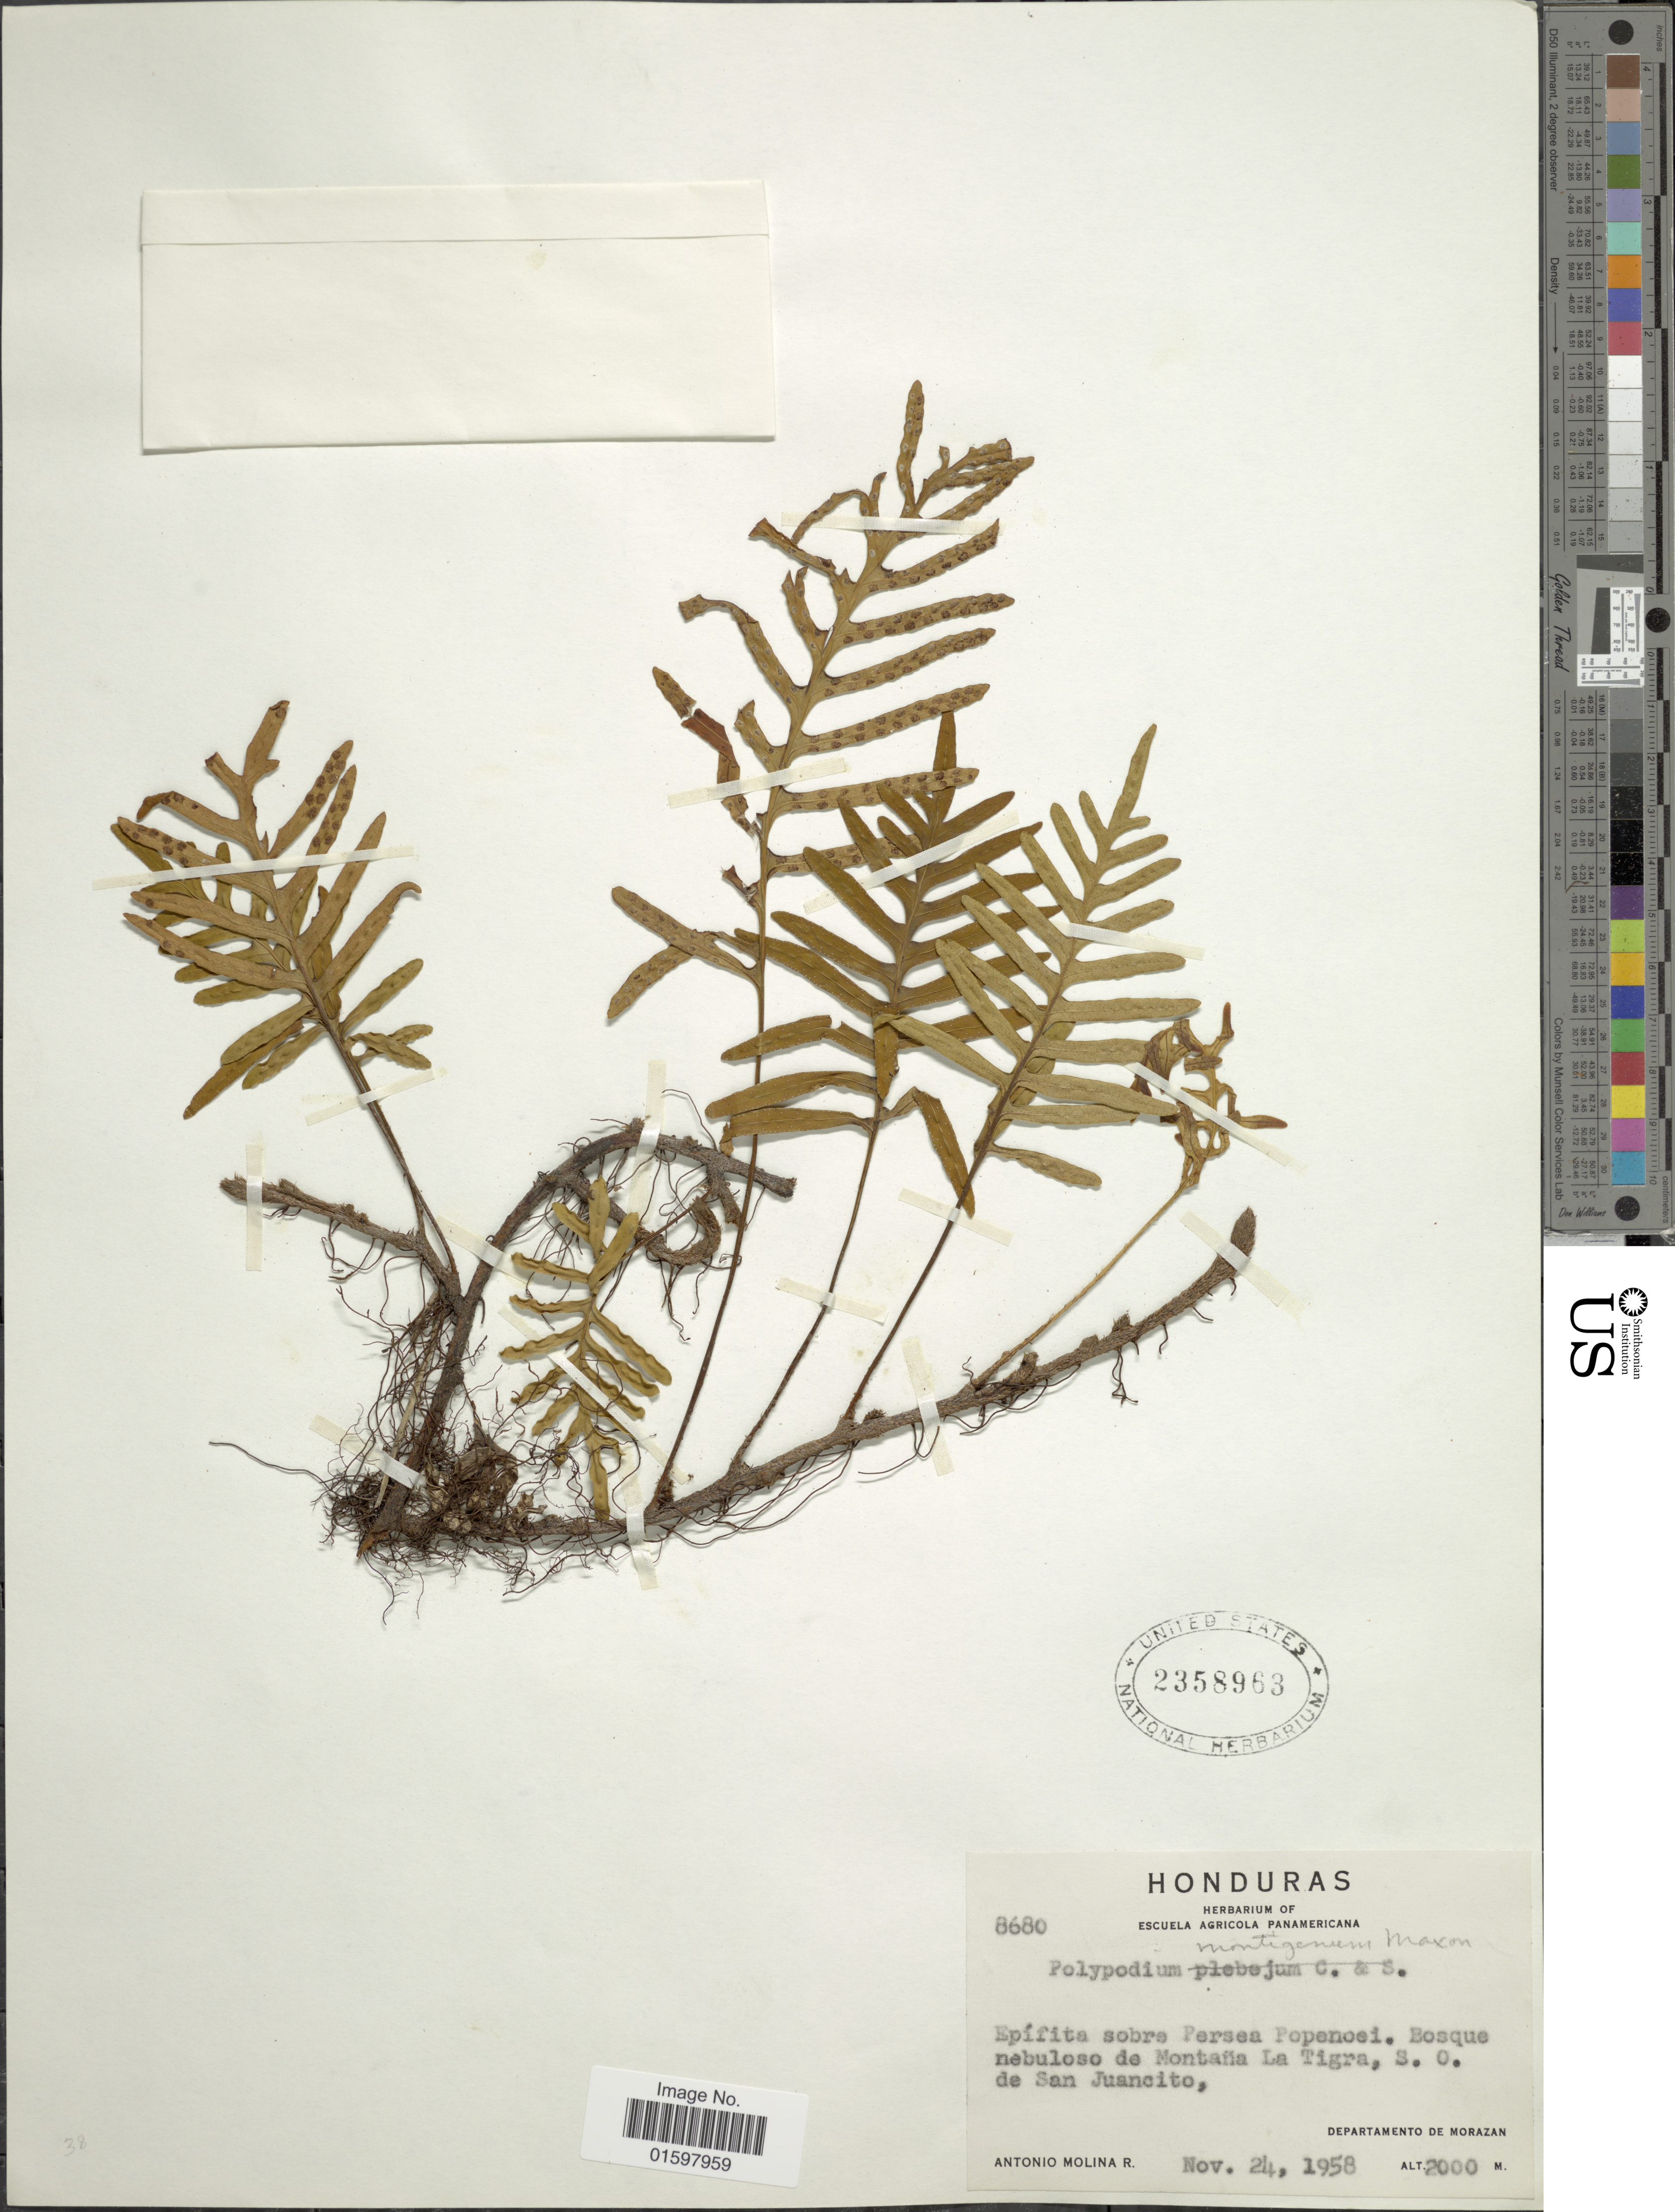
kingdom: Plantae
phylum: Tracheophyta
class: Polypodiopsida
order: Polypodiales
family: Polypodiaceae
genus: Pleopeltis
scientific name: Pleopeltis montigena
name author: (Maxon) A.R. Sm. & Tejero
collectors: A. Molina R.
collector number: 8680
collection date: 1958-11-24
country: Honduras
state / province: Fco. Morazán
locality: Epífita sobre Persea Popenoei. Bosque nebluso de Montaña La Tigra, S. O. de San Juancito, Department de Morazan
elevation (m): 2000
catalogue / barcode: US 2358963